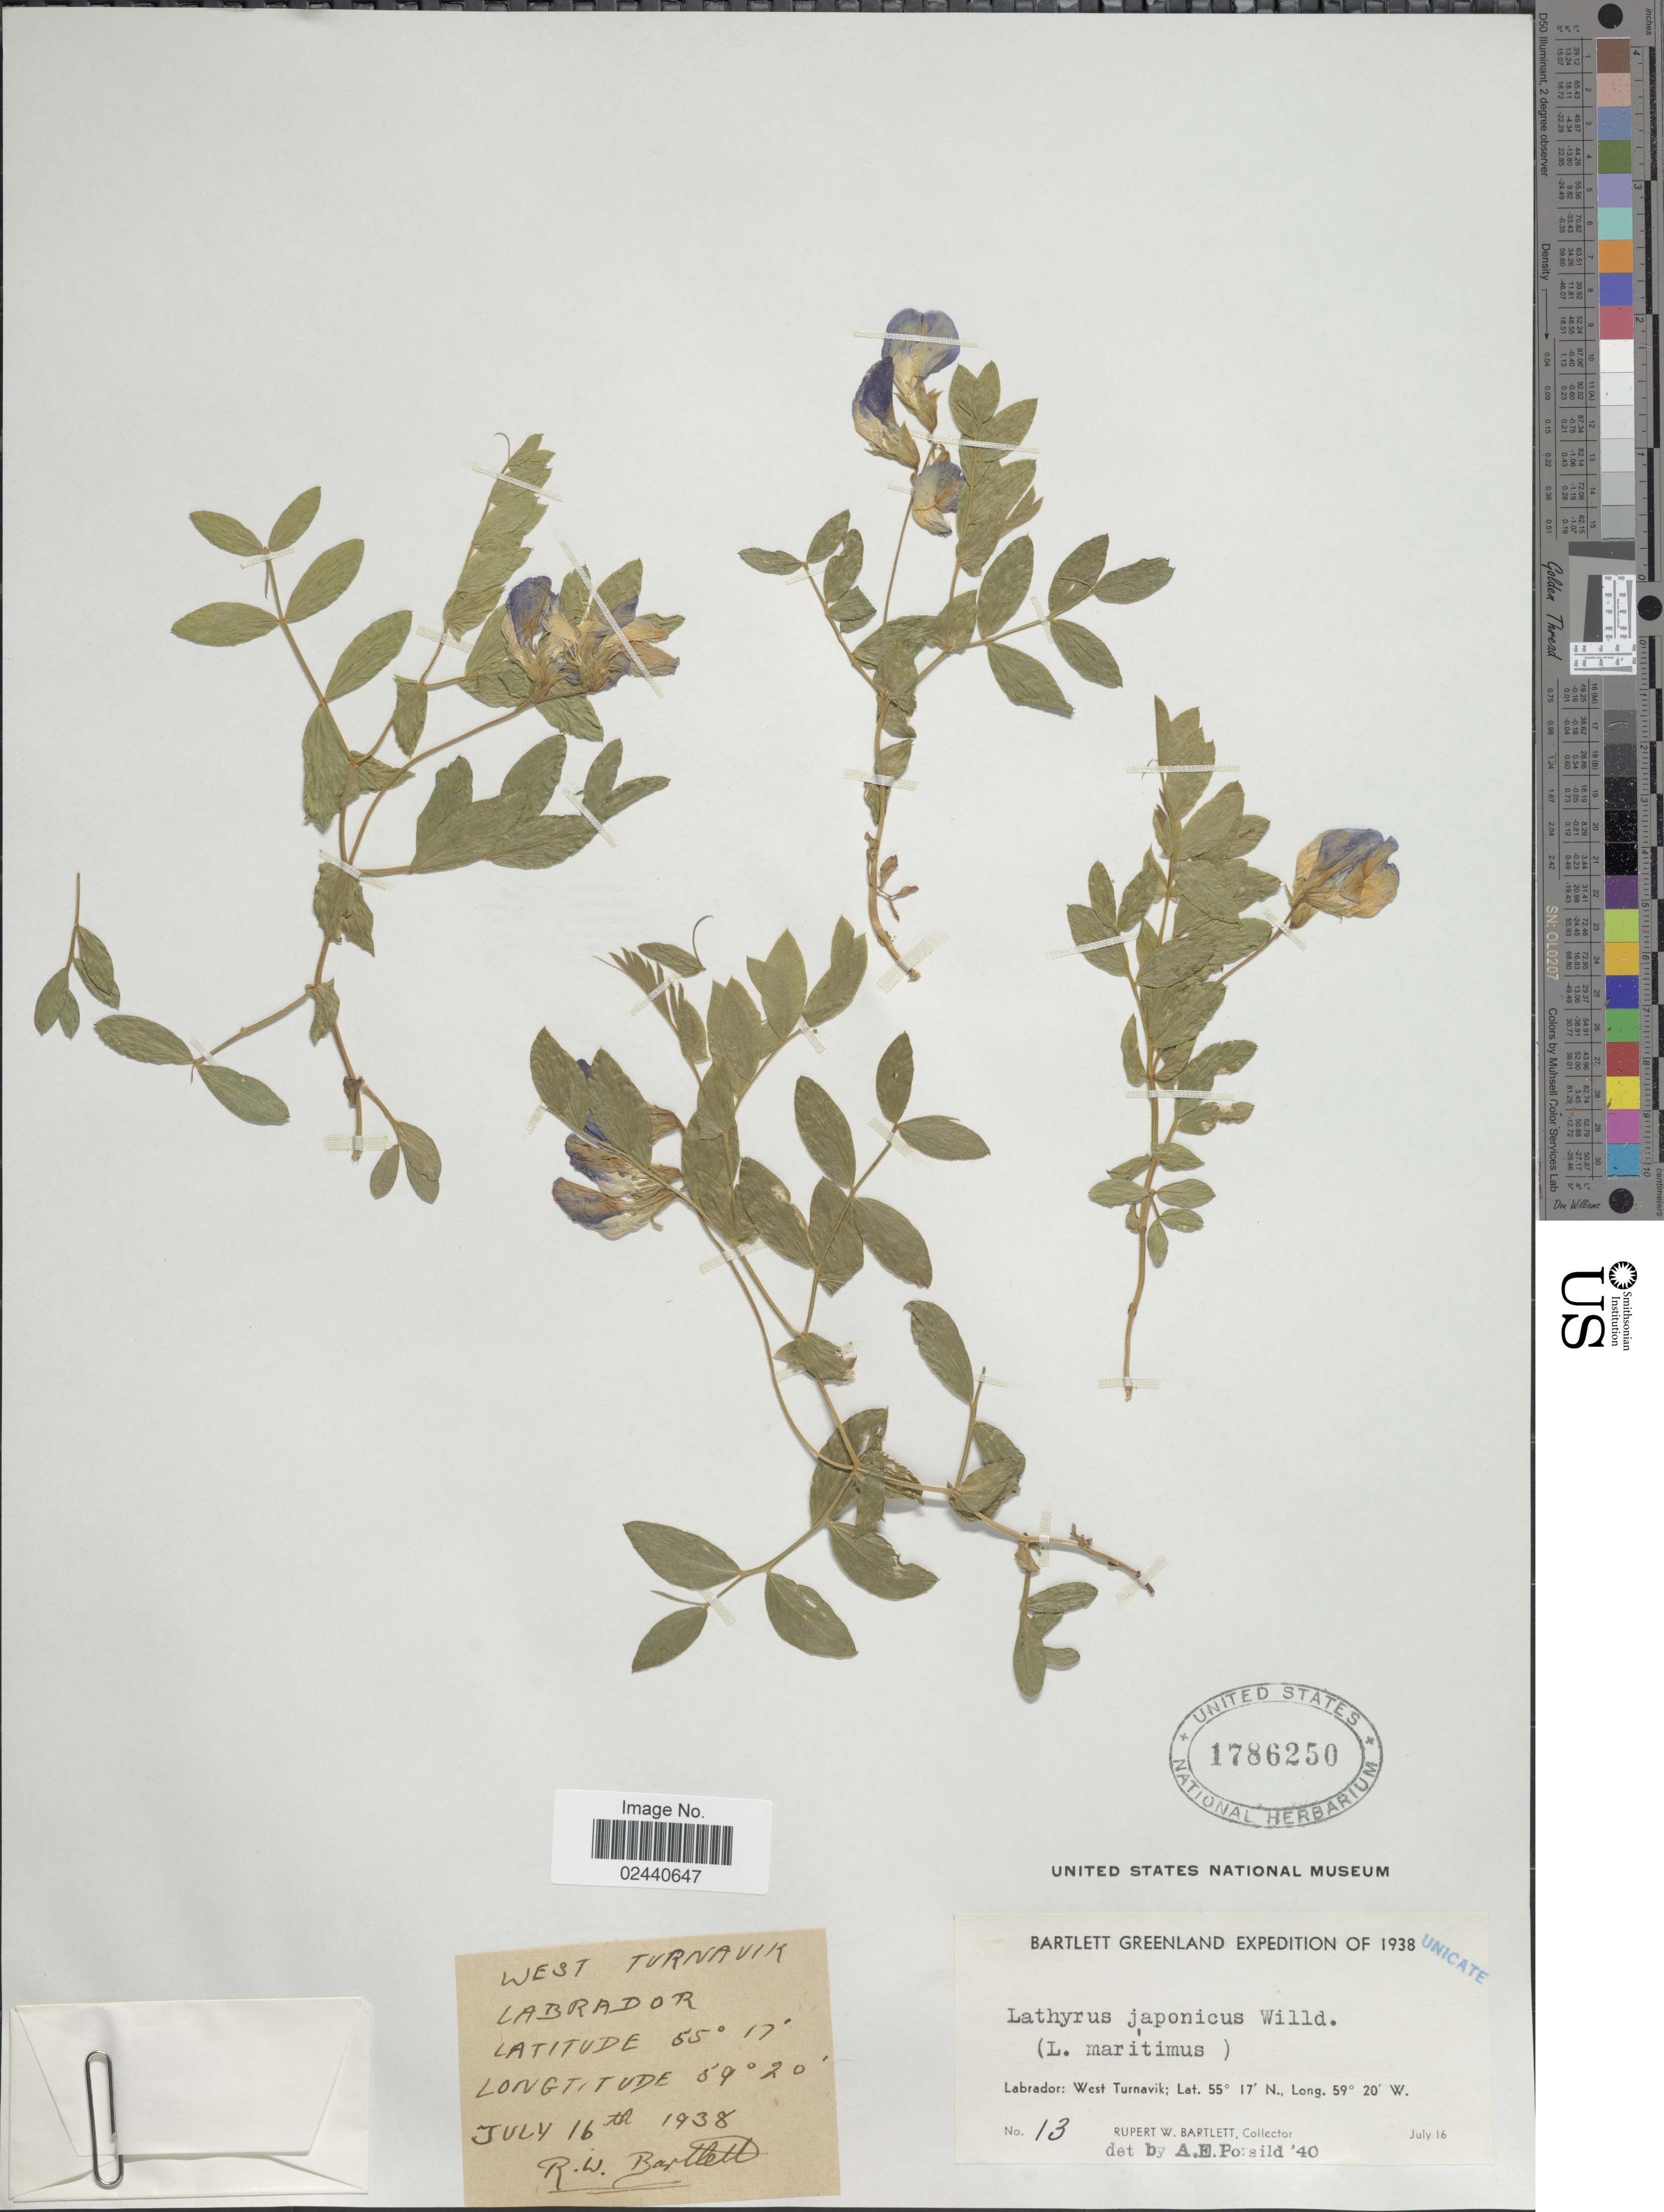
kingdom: Plantae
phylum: Tracheophyta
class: Magnoliopsida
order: Fabales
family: Fabaceae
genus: Lathyrus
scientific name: Lathyrus japonicus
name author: Willd.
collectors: R. W. Bartlett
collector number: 13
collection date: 1938-07-16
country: Canada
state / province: Newfoundland and Labrador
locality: Labrador, West Turnavik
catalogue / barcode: US 1786250